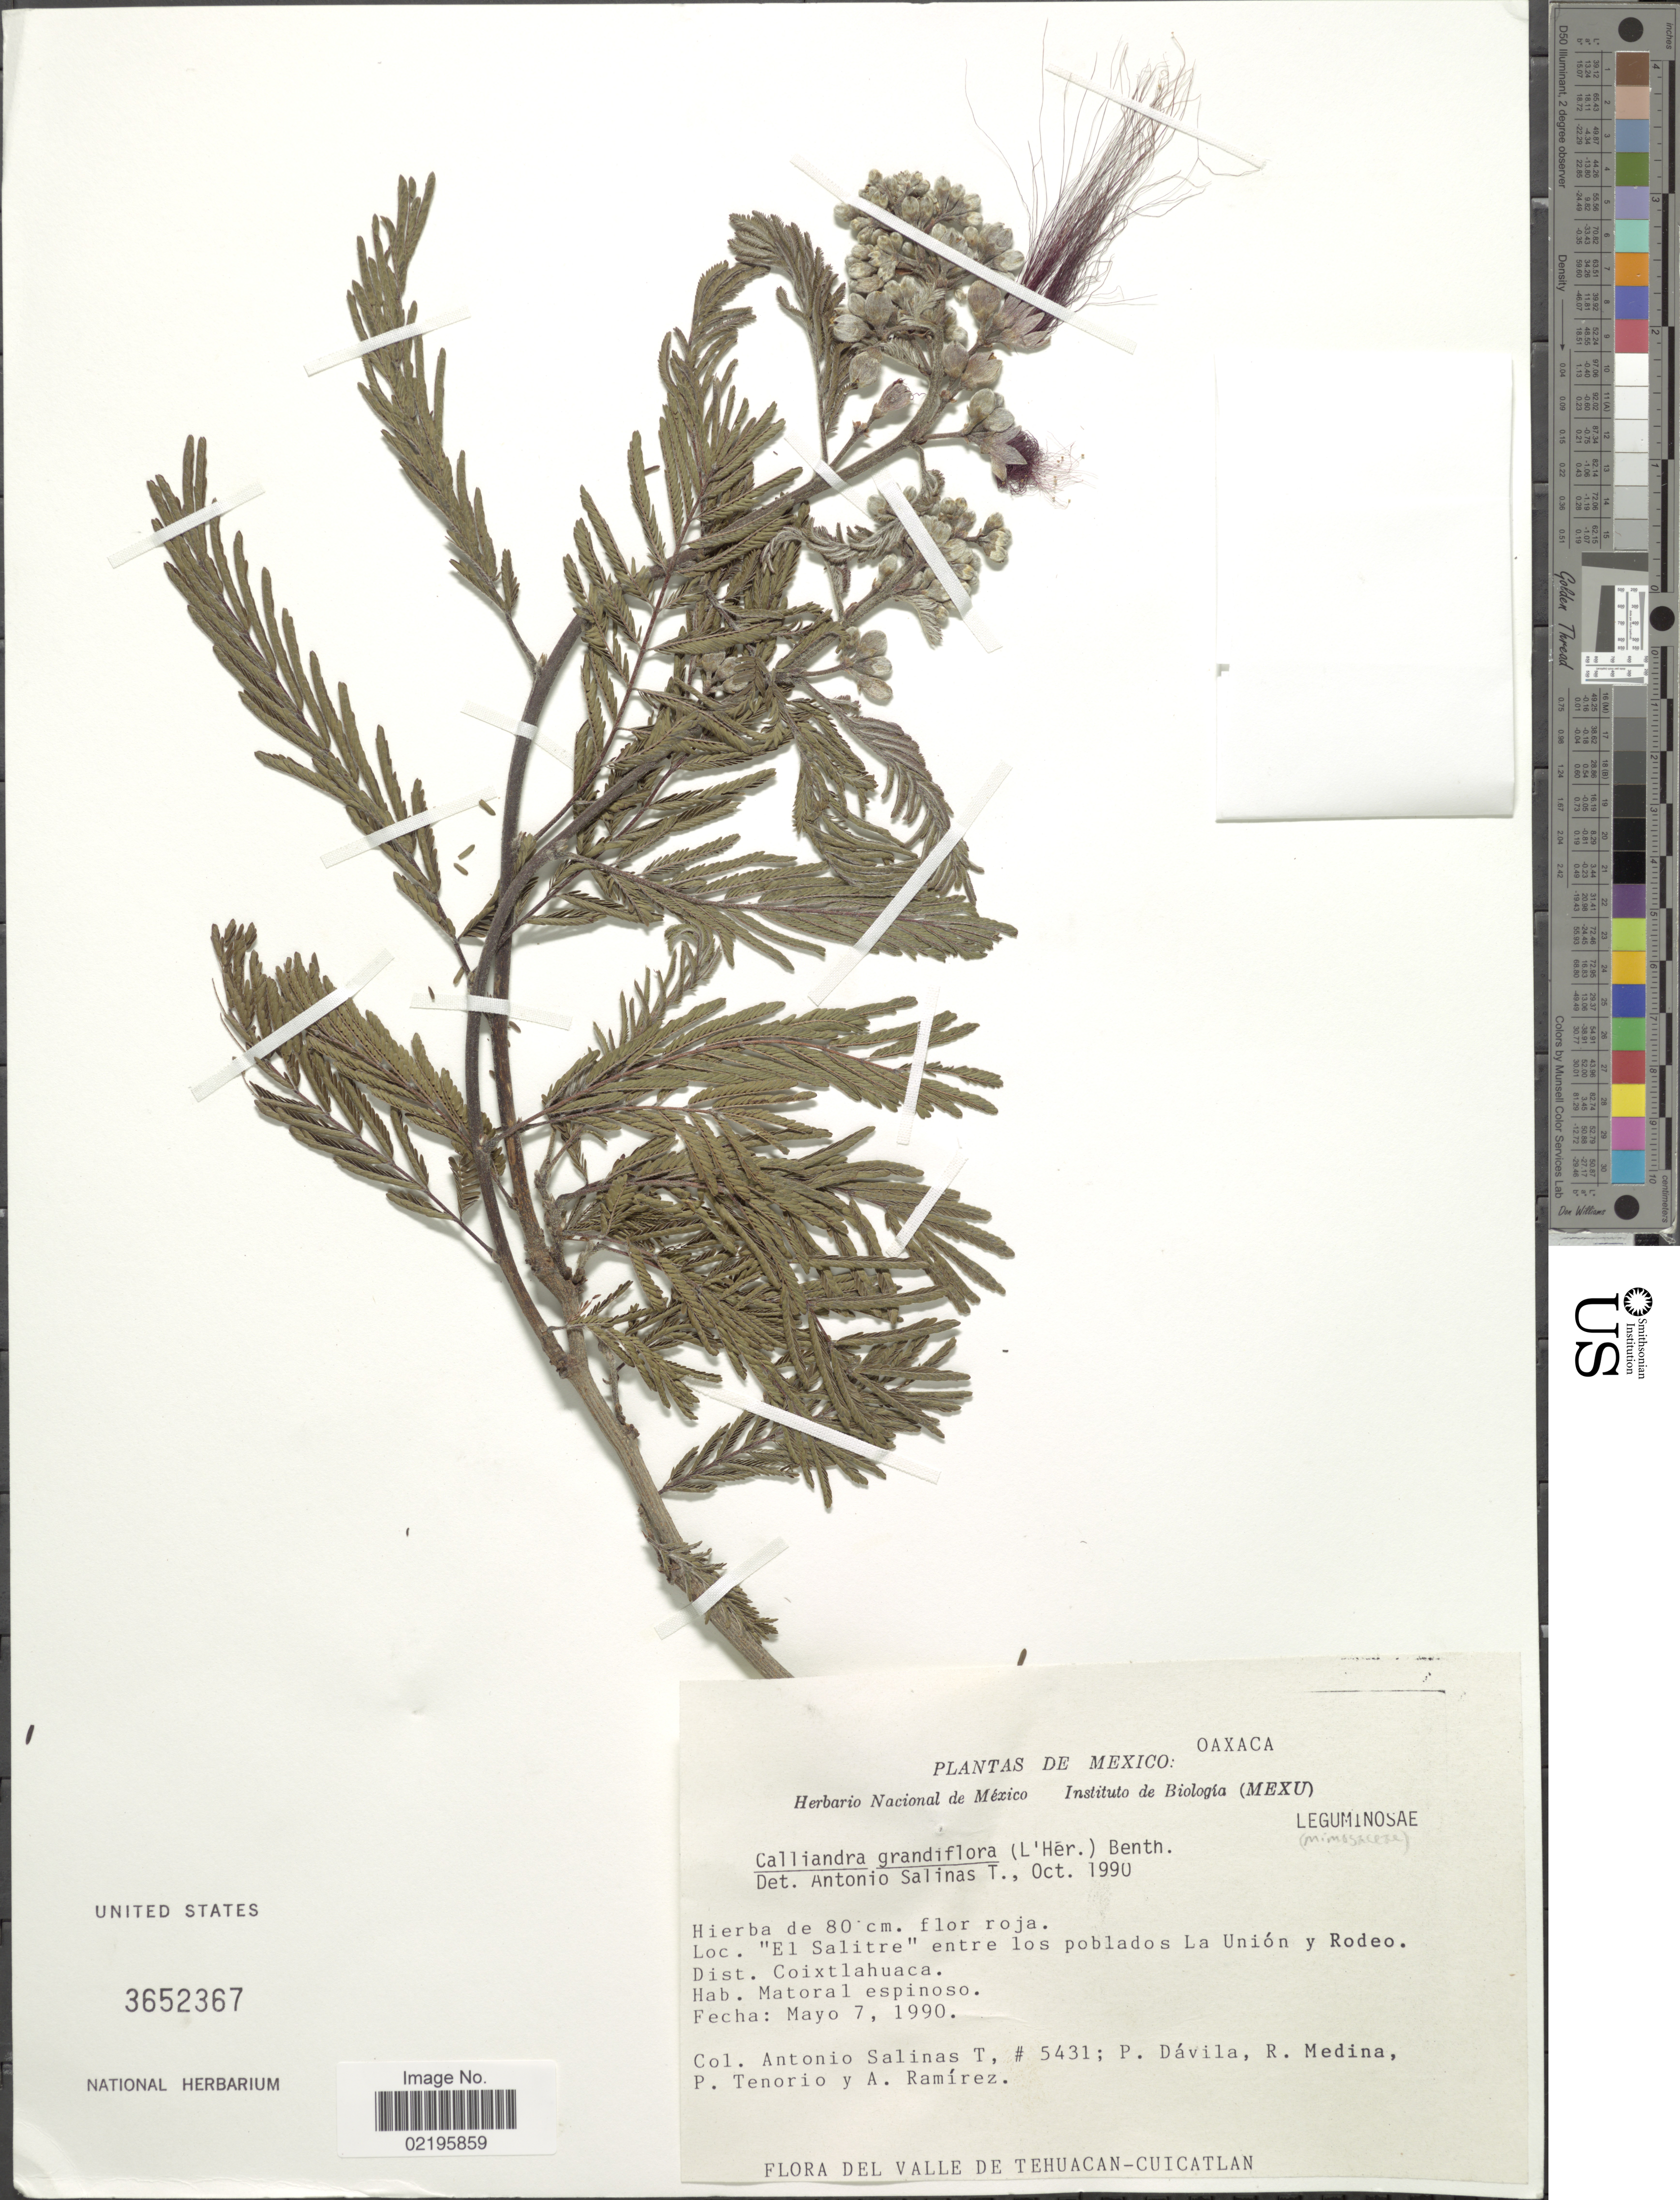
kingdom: Plantae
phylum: Tracheophyta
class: Magnoliopsida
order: Fabales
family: Fabaceae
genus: Calliandra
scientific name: Calliandra grandiflora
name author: (L'Hér.) Benth.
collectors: A. Salinas T., P. Dávila, R. Medina, Tenorio, P. & A. Ramirez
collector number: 5431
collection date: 1990-05-07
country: Mexico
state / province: Oaxaca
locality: El Salitre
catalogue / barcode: US 3652367